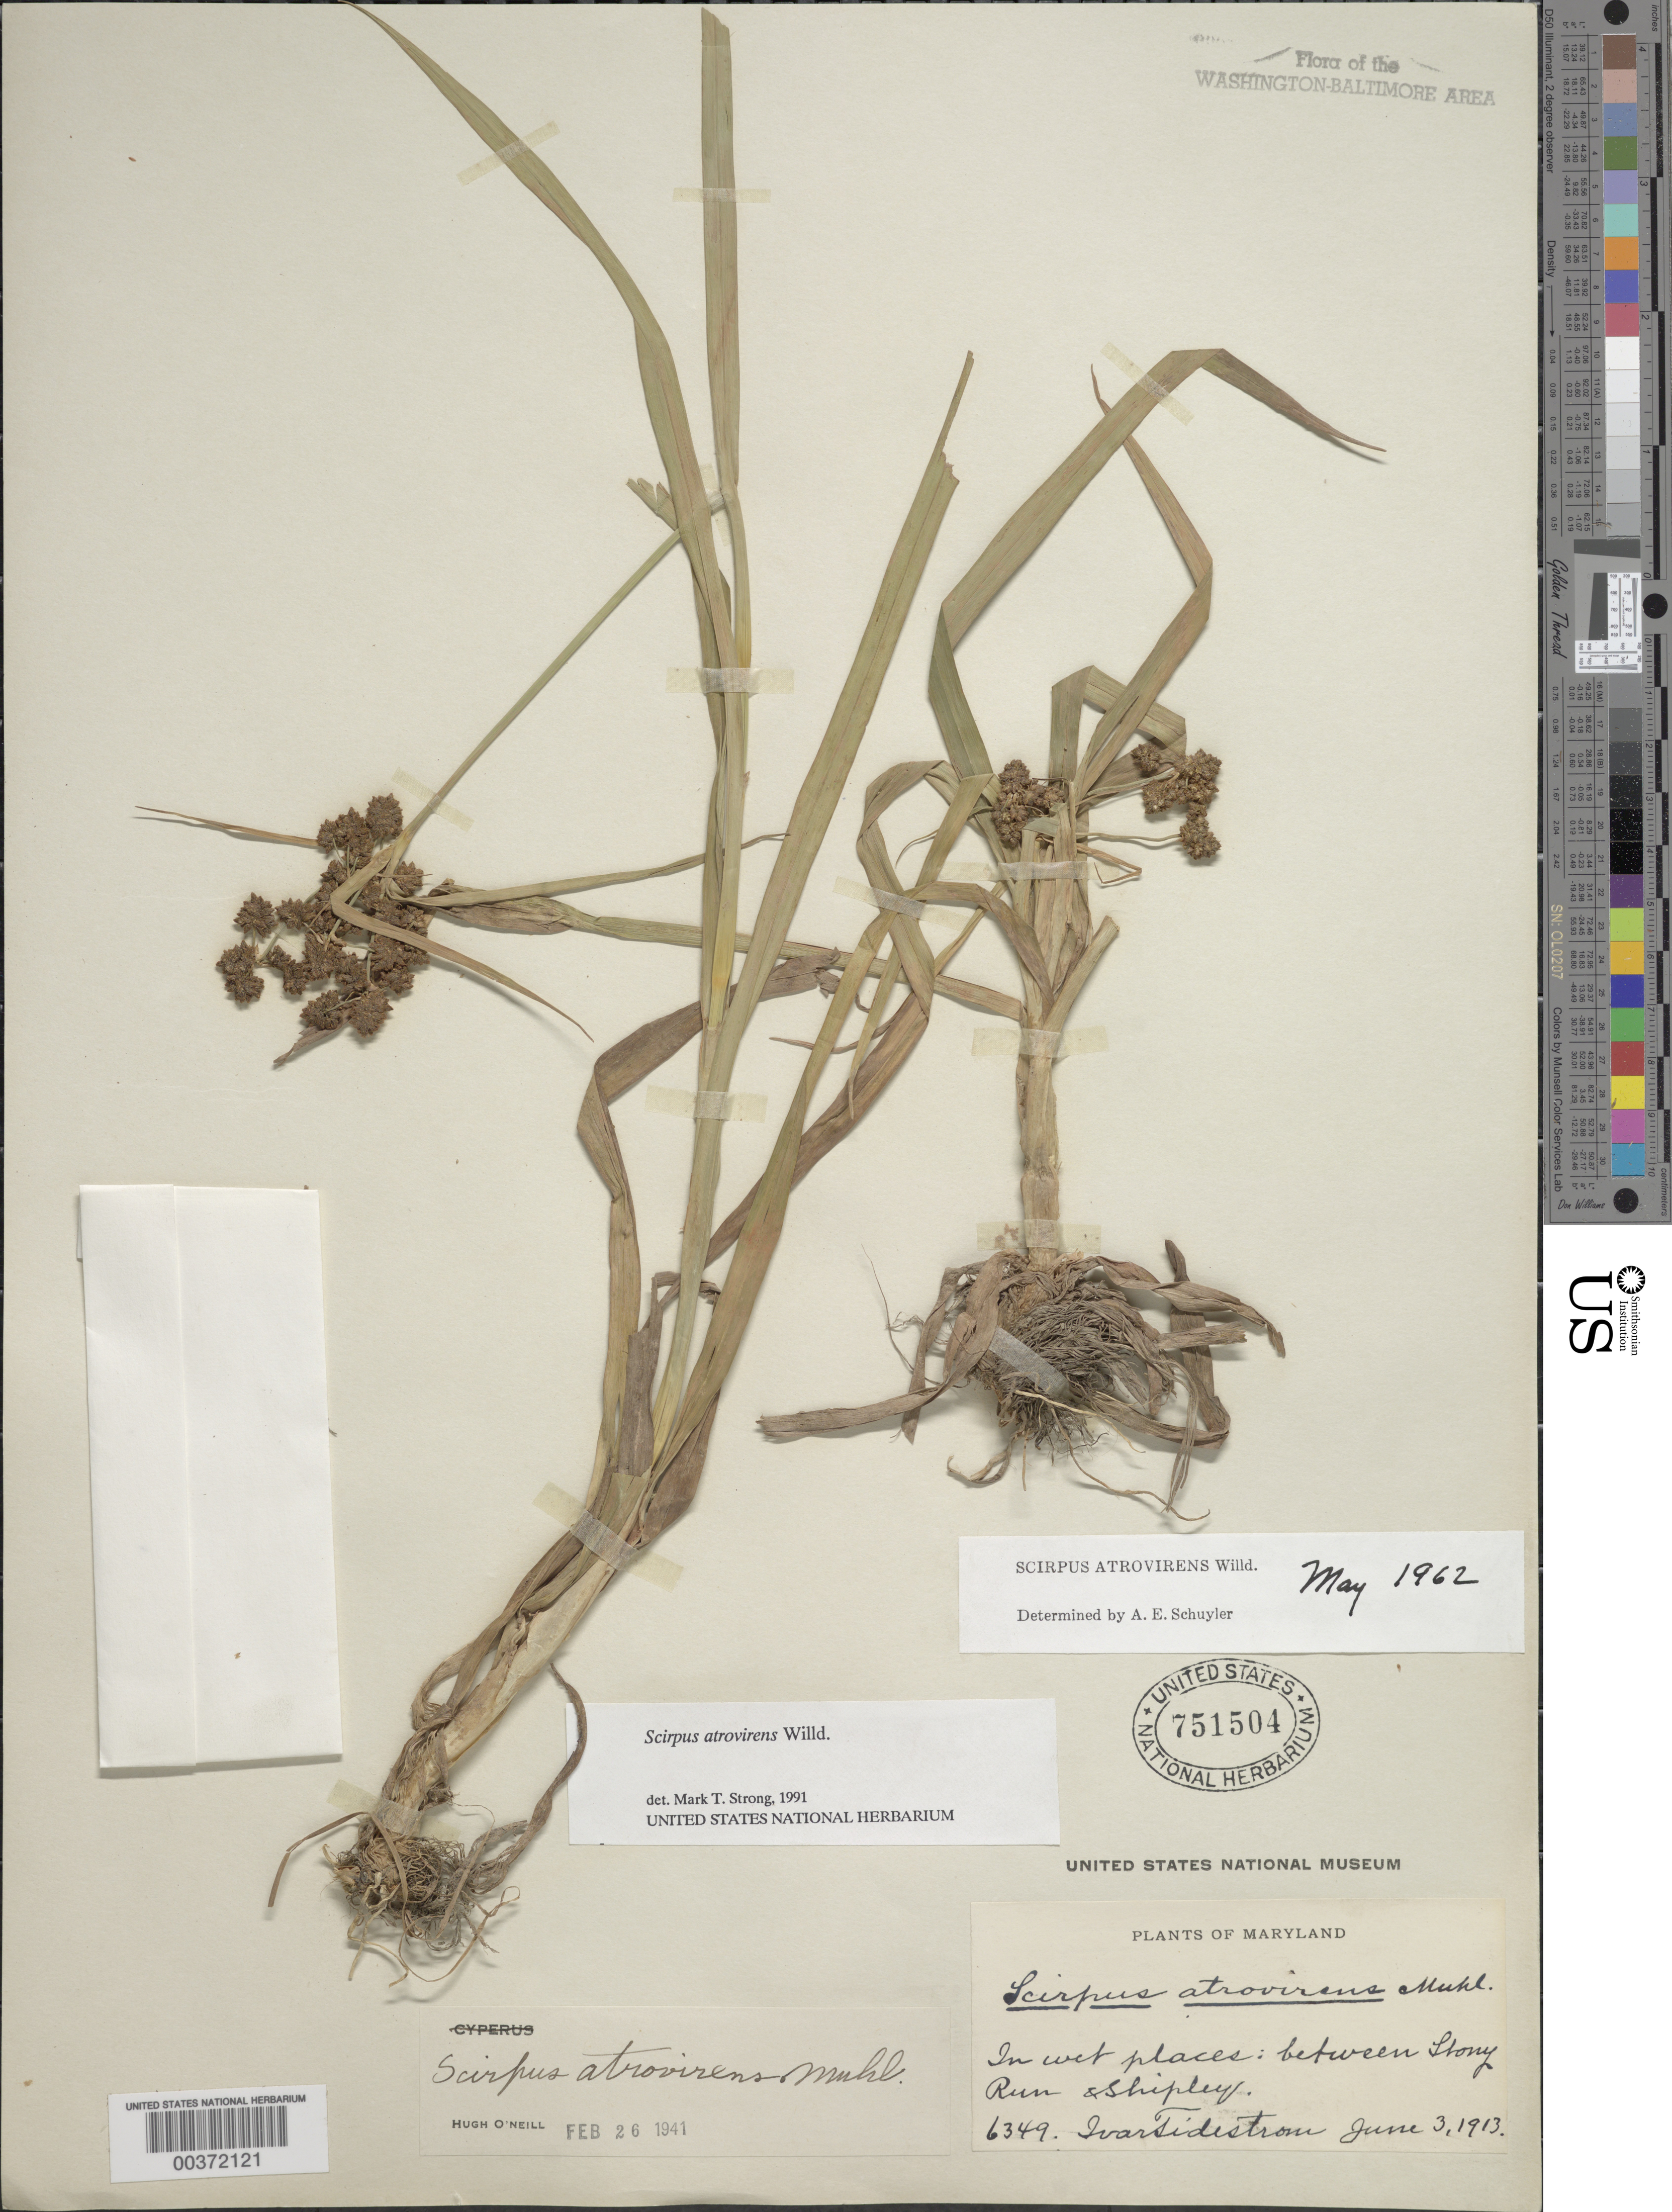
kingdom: Plantae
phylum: Tracheophyta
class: Liliopsida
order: Poales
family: Cyperaceae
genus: Scirpus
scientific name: Scirpus atrovirens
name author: Willd.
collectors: I. F. Tidestrom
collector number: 6349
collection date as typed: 03 Jun 1913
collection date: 1913-06-03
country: United States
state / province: Maryland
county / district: Anne Arundel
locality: between Stony Run and Shipley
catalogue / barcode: US 751504